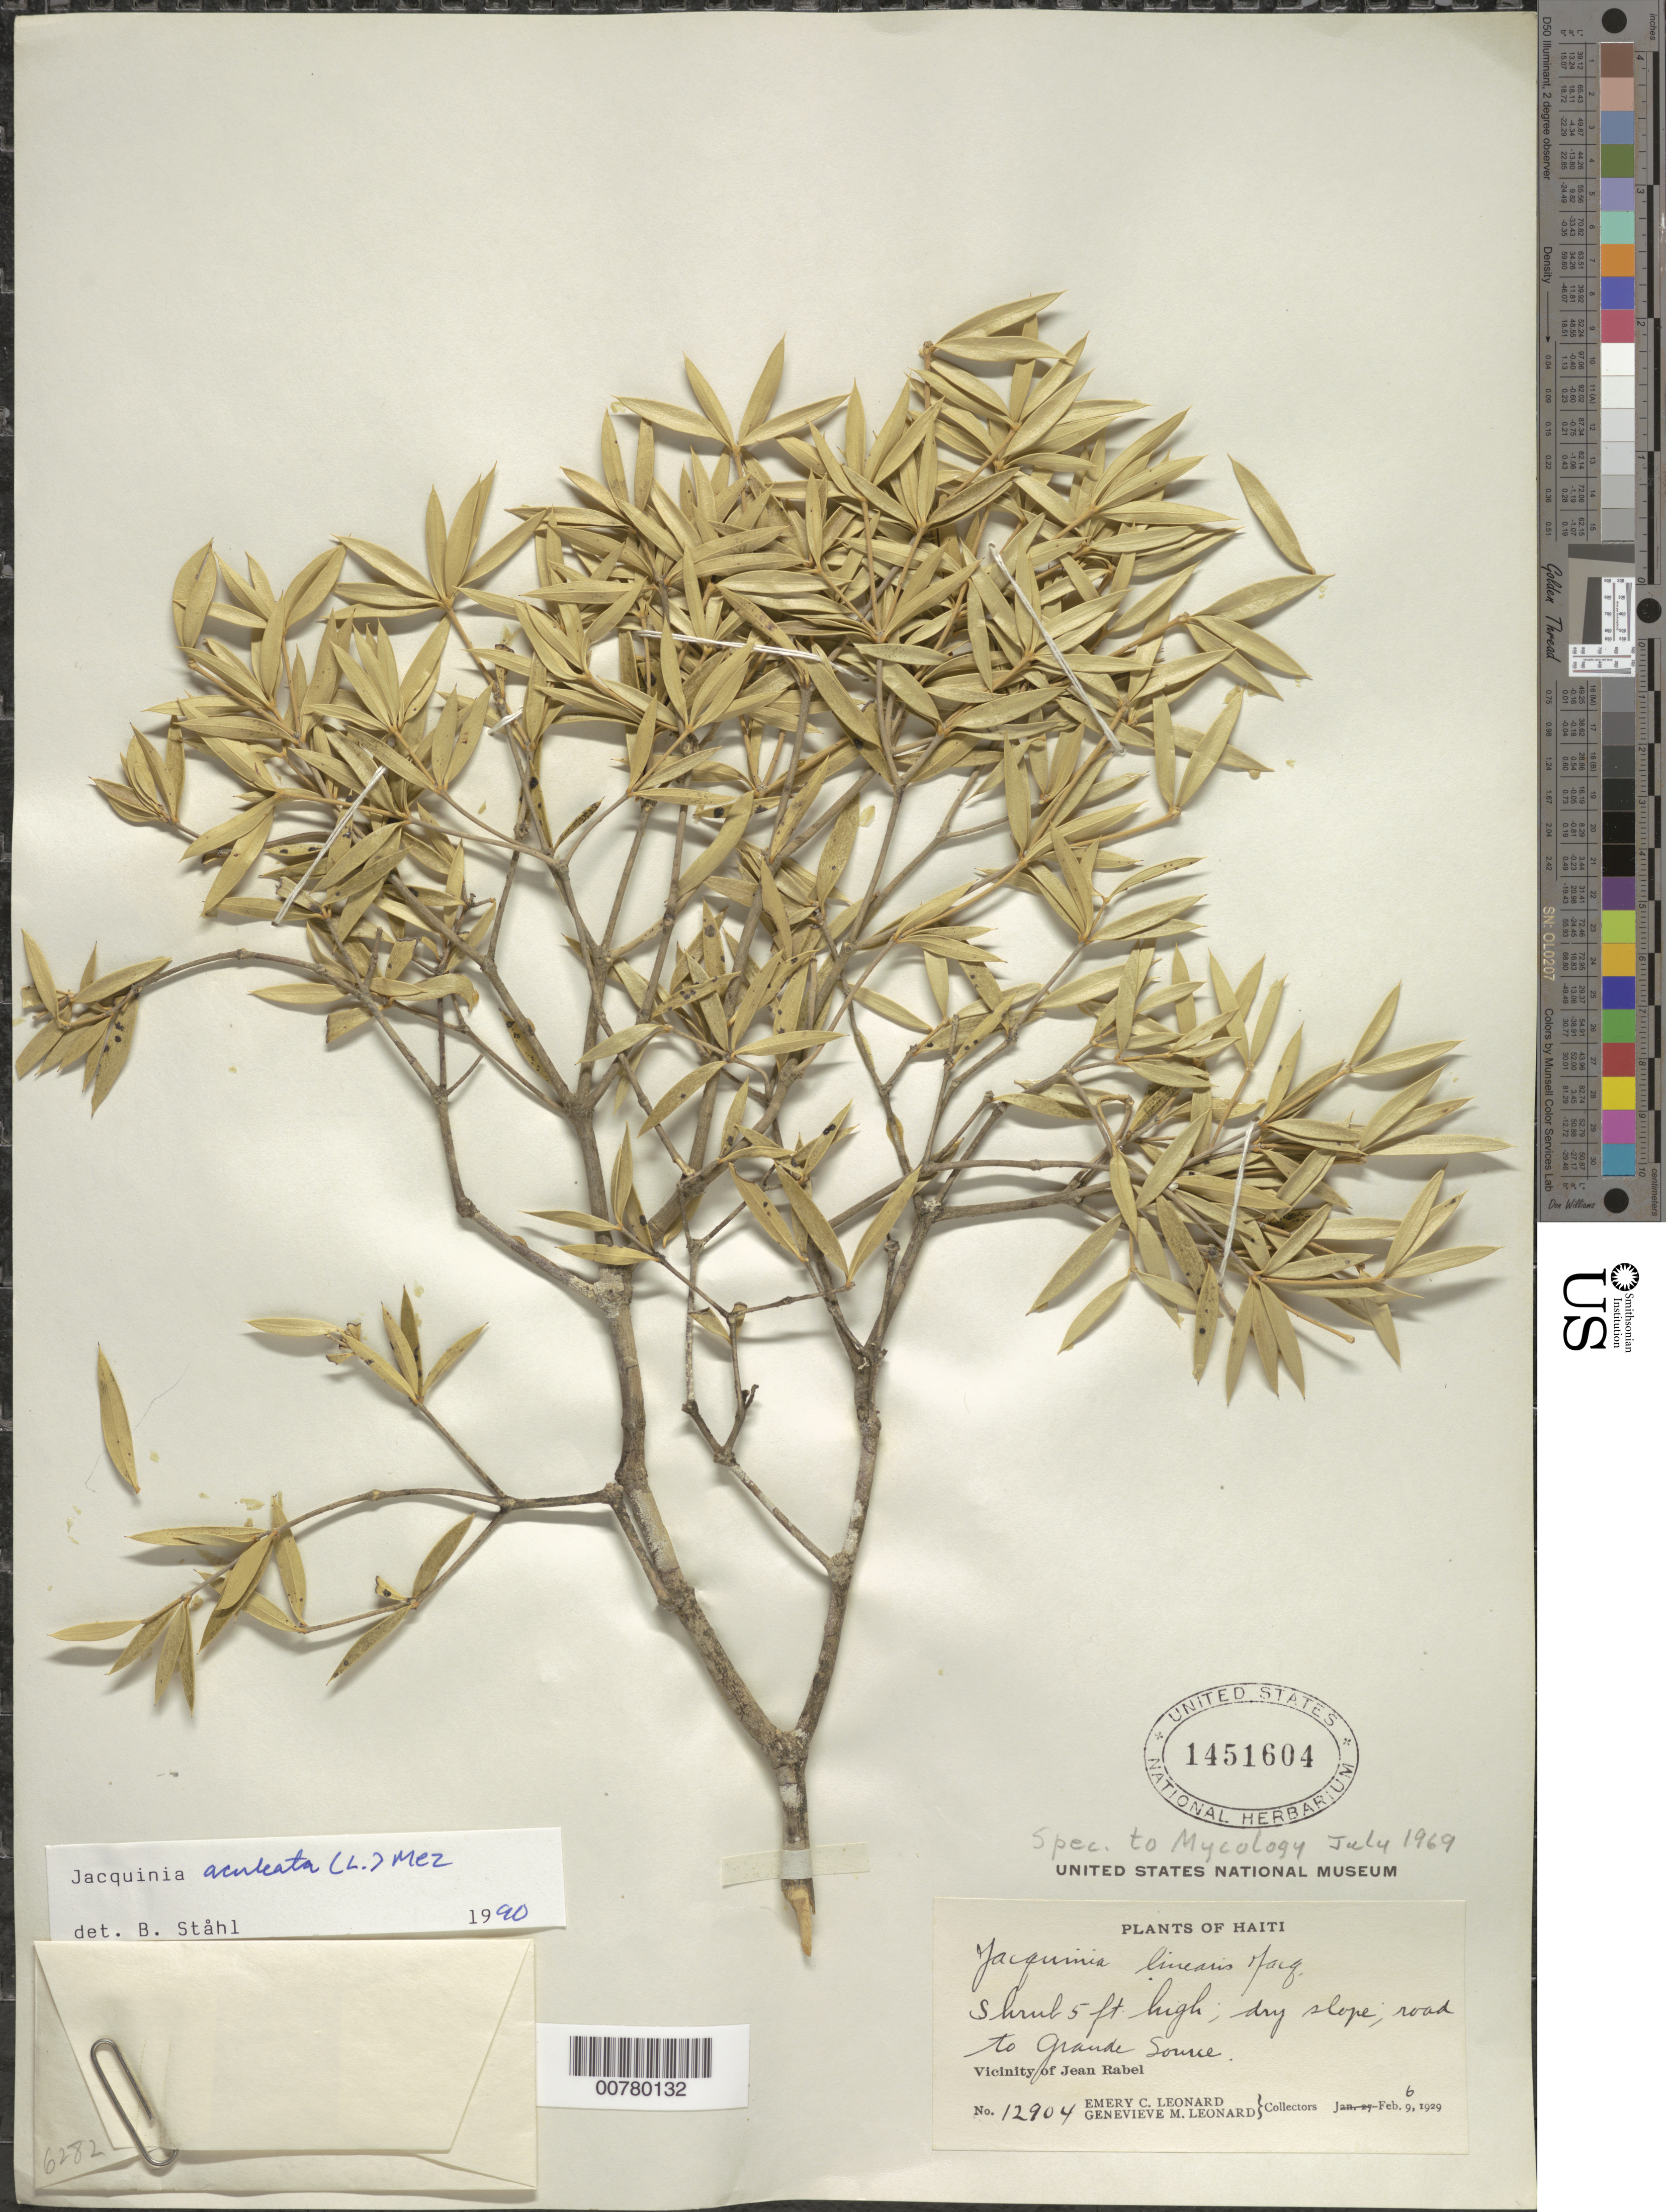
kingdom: Plantae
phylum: Tracheophyta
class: Magnoliopsida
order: Ericales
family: Primulaceae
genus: Jacquinia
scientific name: Jacquinia aculeata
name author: (L.) Mez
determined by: Ståhl, B.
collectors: E. C. Leonard & G. M. Leonard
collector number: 12904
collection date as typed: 06 Feb 1929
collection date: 1929-02-06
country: Haiti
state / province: Nord-Ouest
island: Hispaniola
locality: Vicinity of Jean Rabel, road to Grande Source.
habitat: Dry slope.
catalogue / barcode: US 1451604